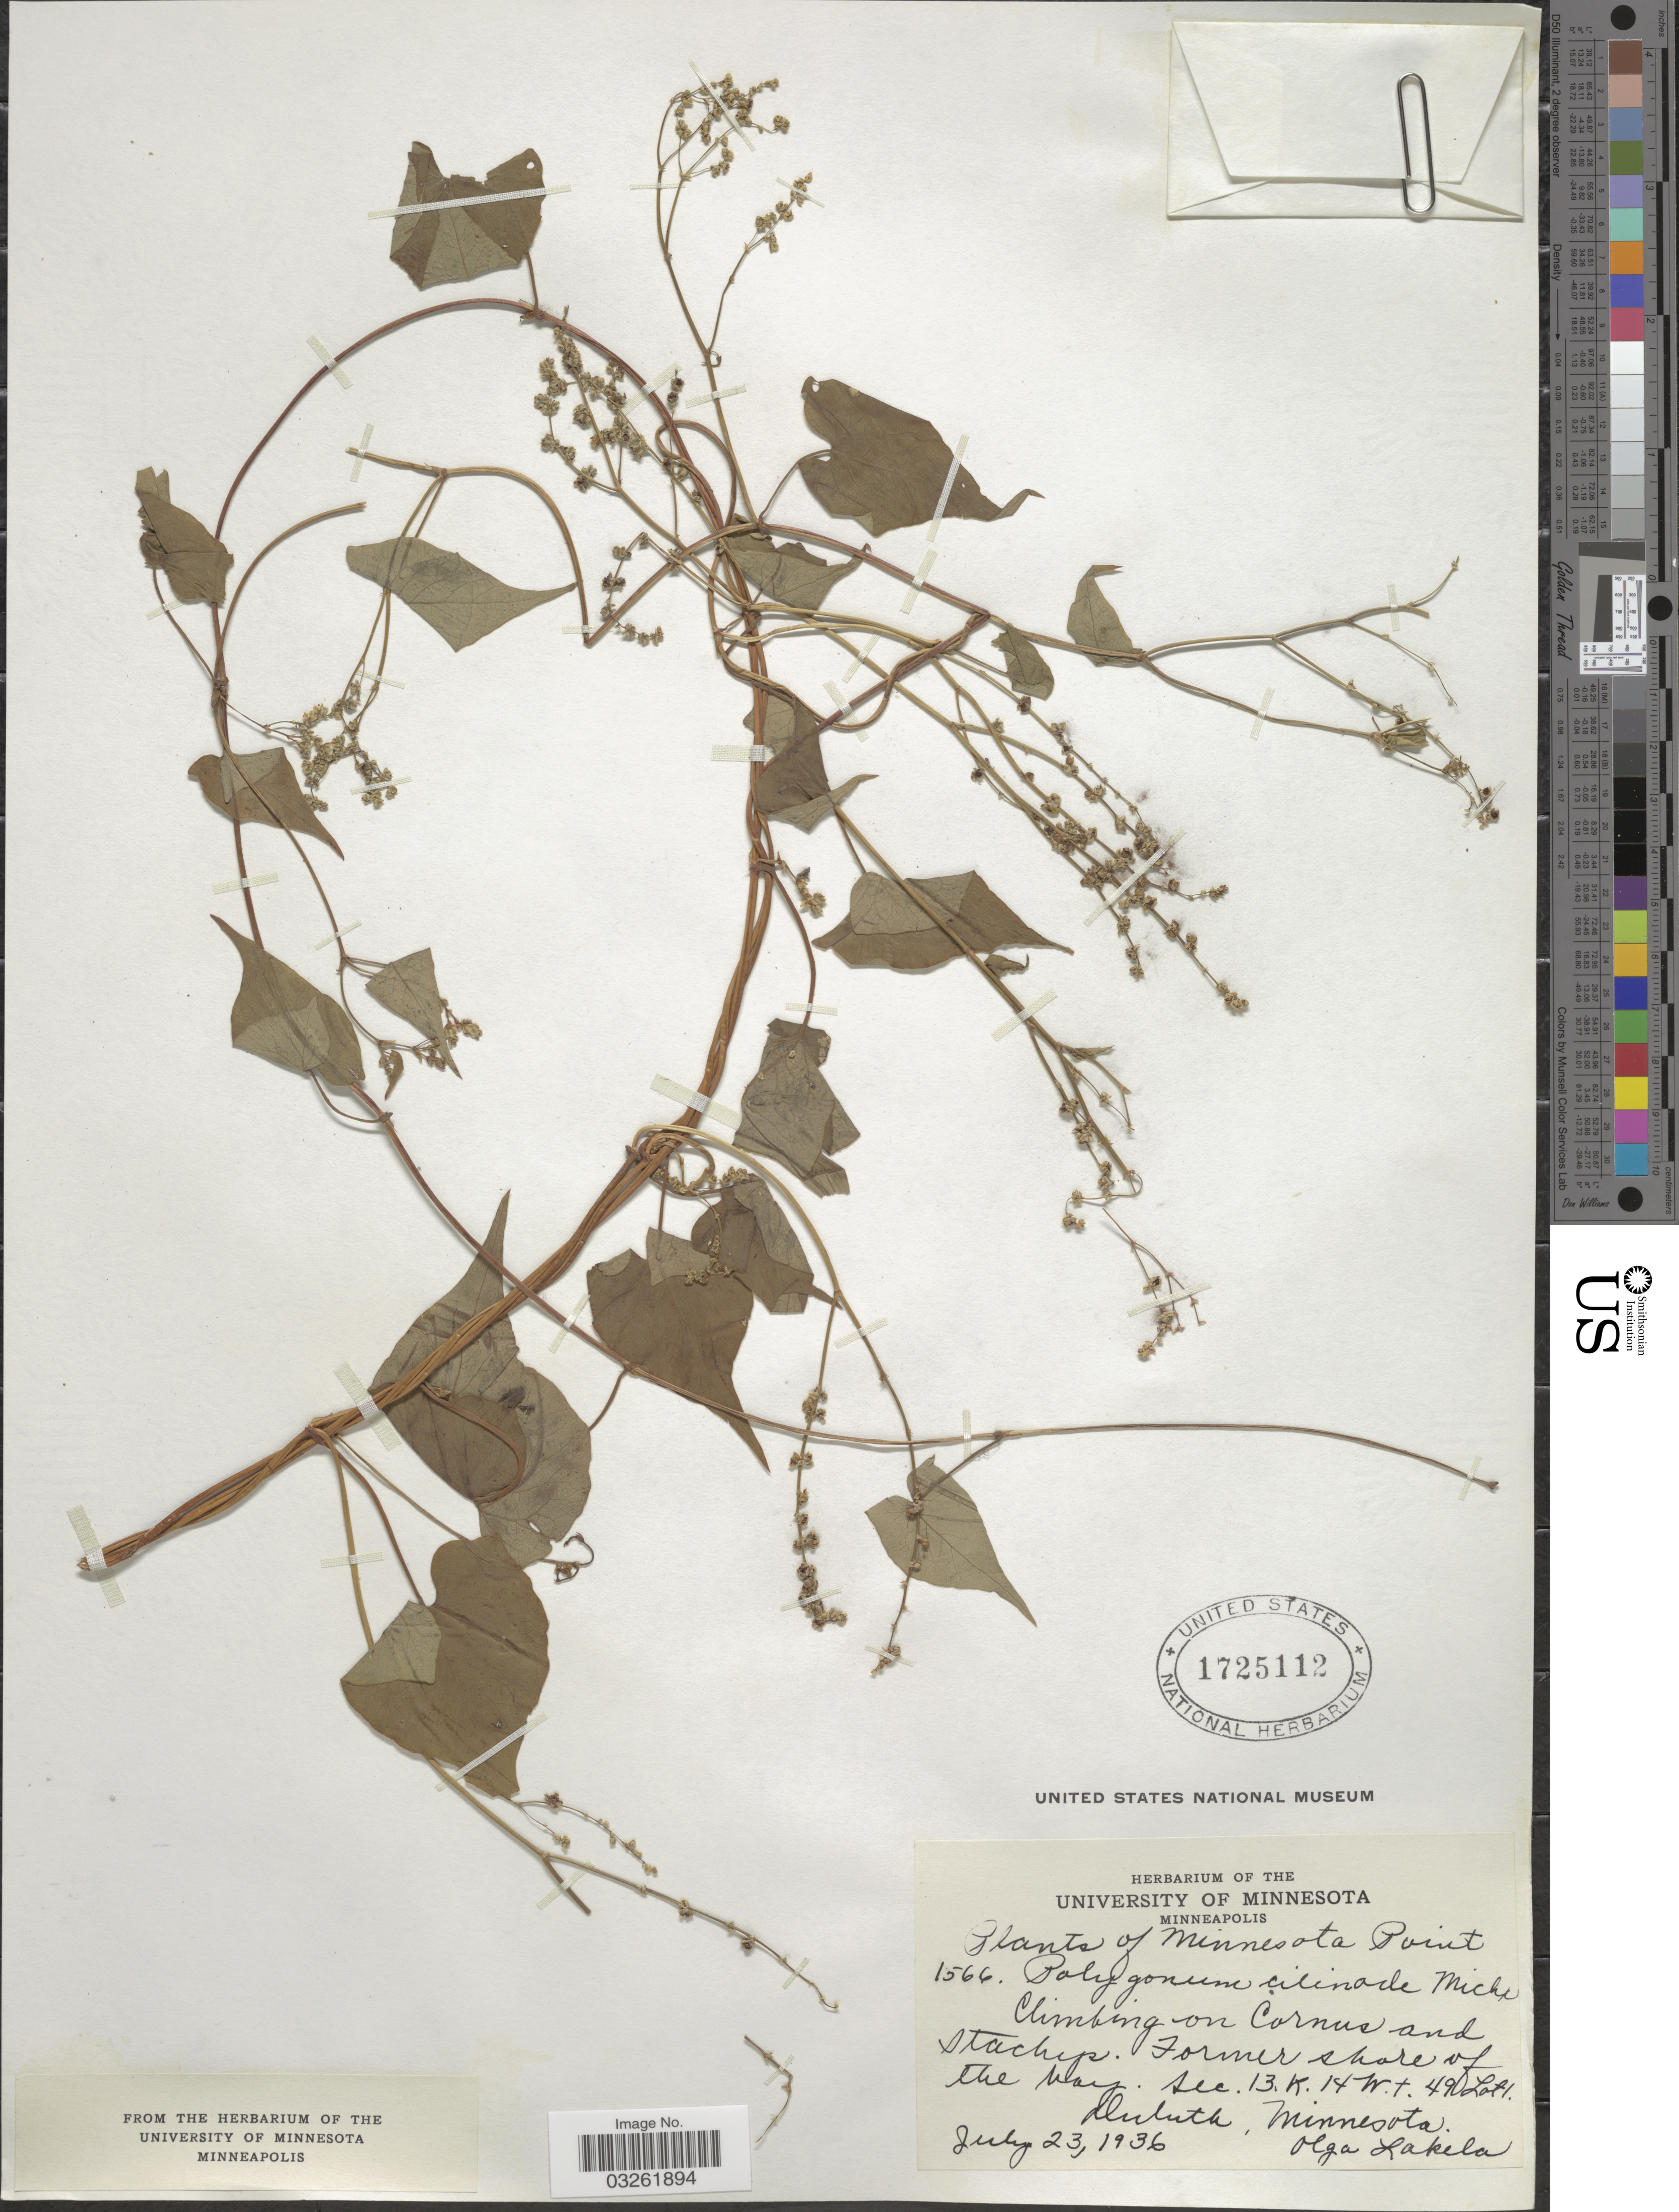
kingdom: Plantae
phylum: Tracheophyta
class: Magnoliopsida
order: Caryophyllales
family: Polygonaceae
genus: Fallopia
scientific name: Fallopia cilinodis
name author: (Michx.) Holub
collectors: O. K. Lakela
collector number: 1566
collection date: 1936-07-23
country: United States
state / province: Minnesota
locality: Minnesota Point. Former shore of the bay. Sec. 13. K. 14 W. + 49 Lot 1. Duluth.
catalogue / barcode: US 1725112